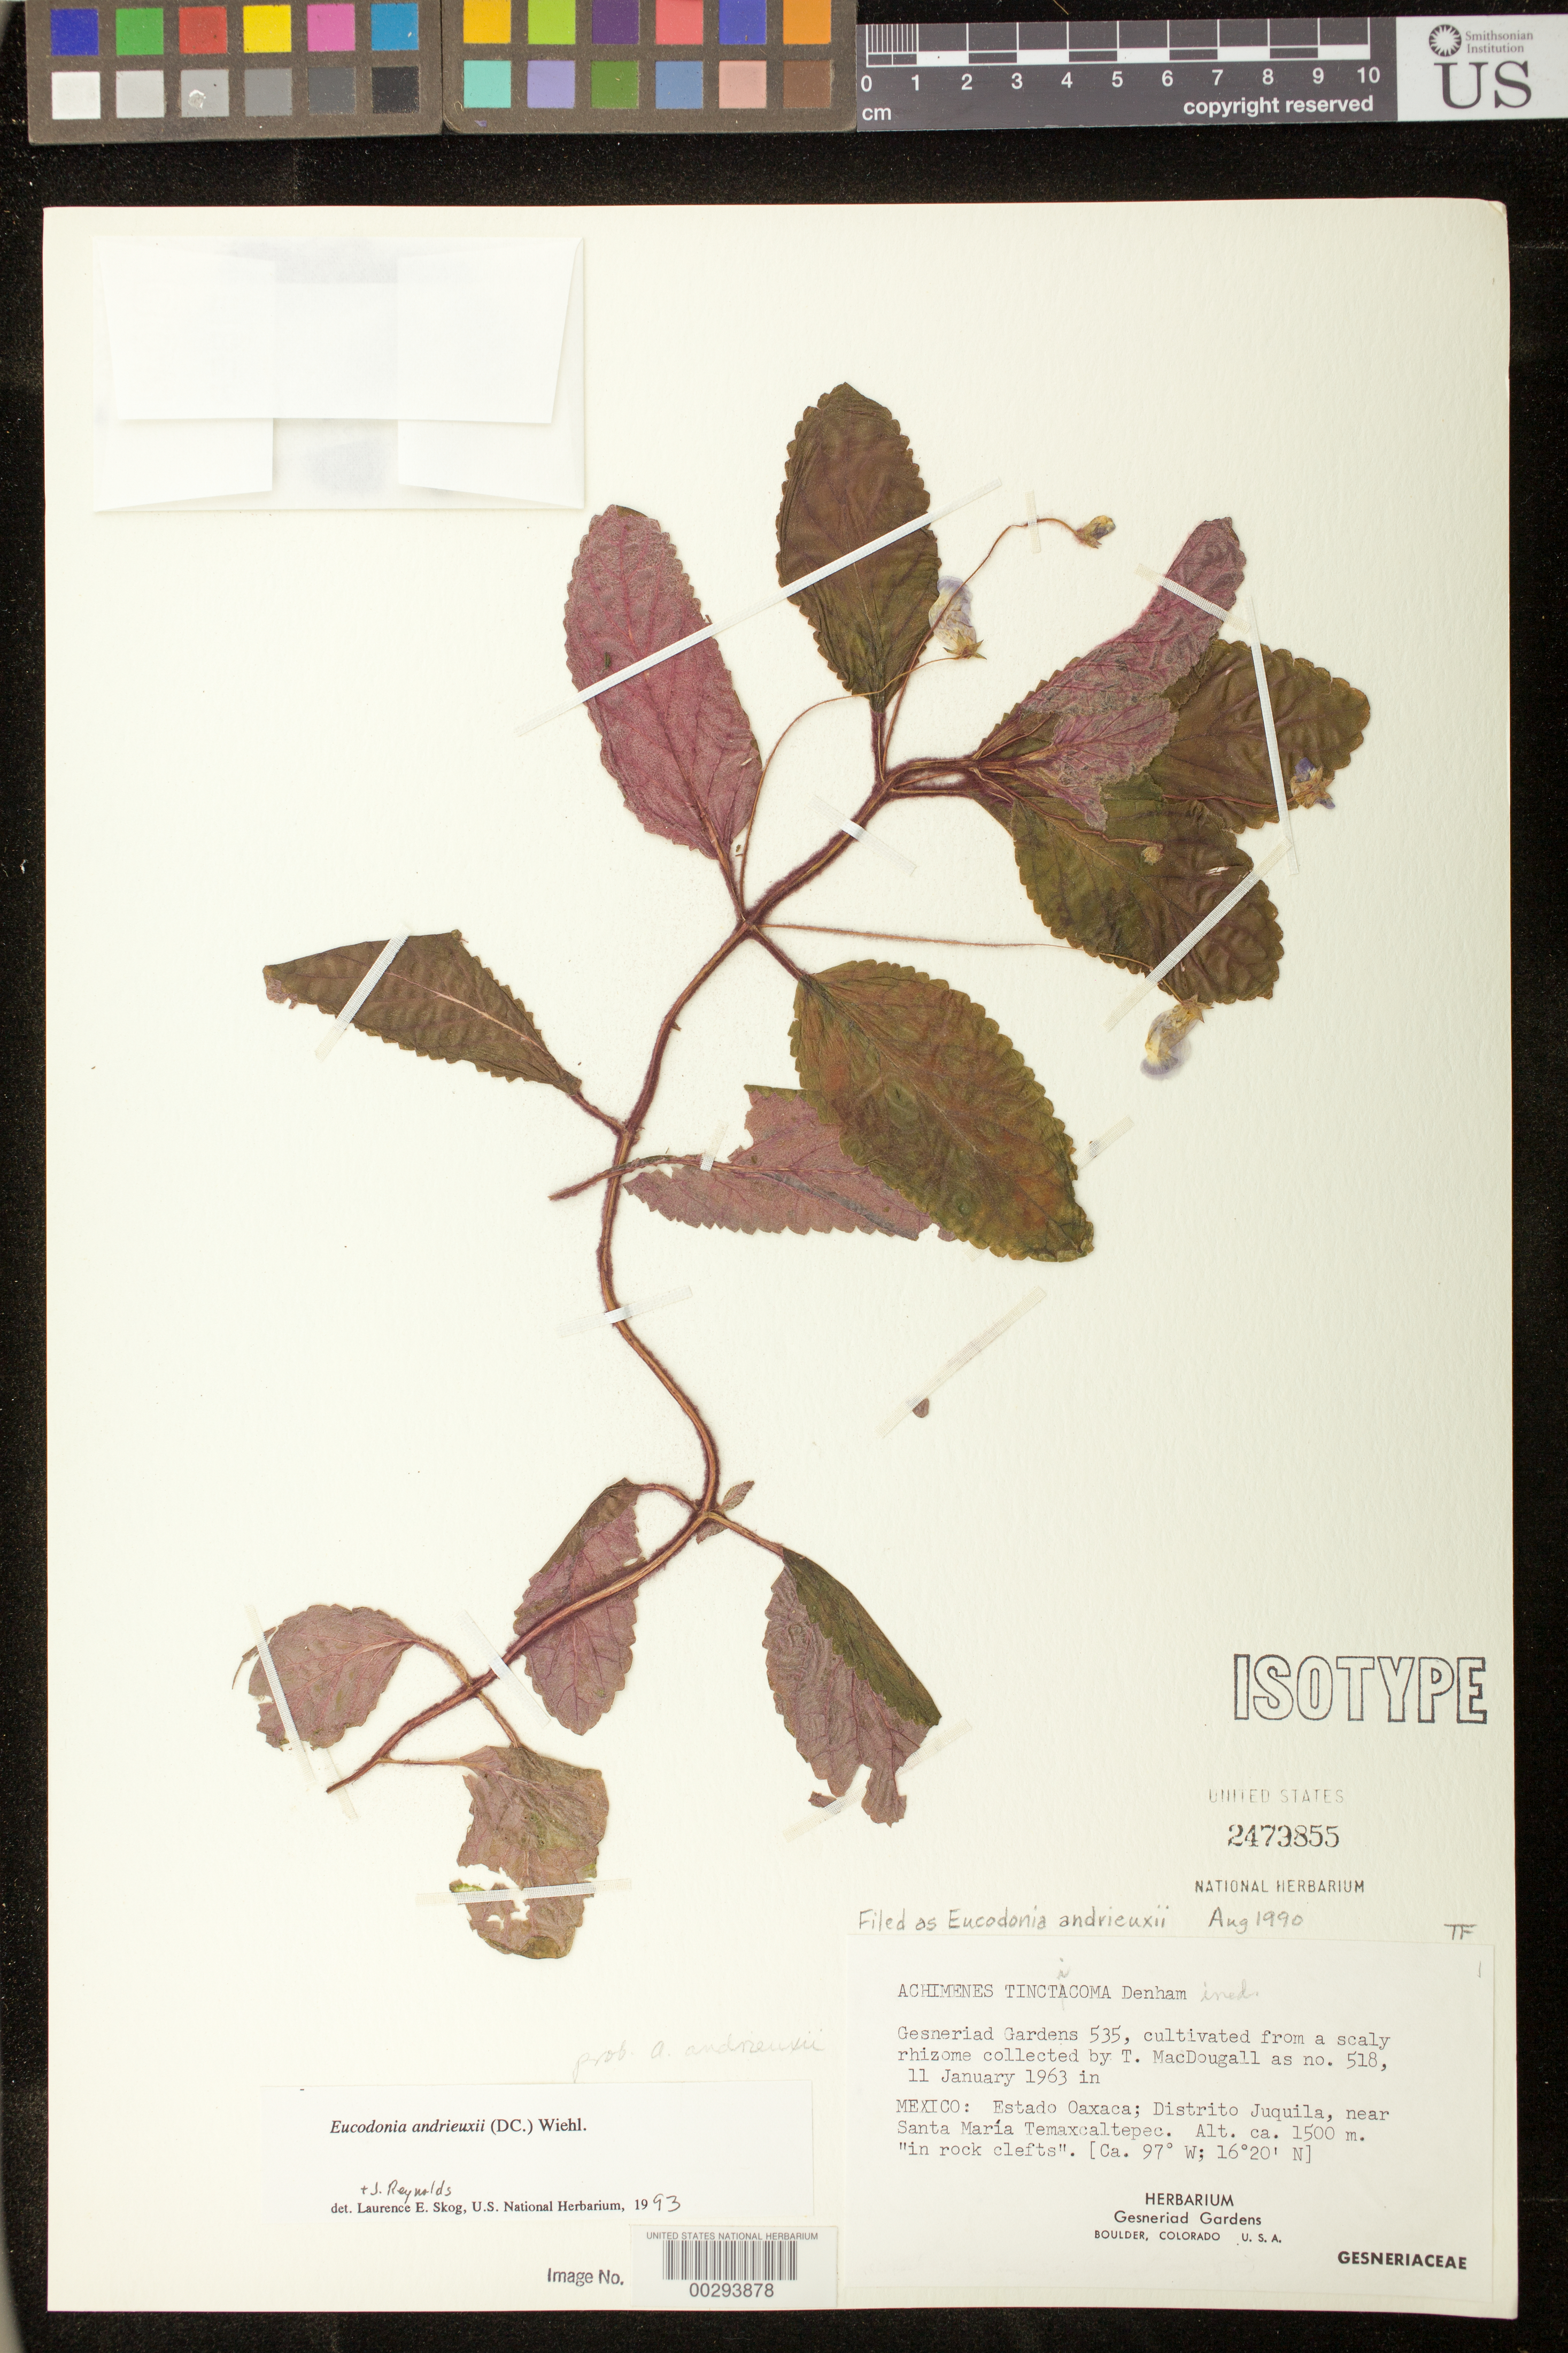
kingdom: Plantae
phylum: Tracheophyta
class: Magnoliopsida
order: Lamiales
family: Gesneriaceae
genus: Eucodonia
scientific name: Eucodonia andrieuxii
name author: (DC.) Wiehler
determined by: Skog, Laurence E.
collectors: Gesneriad Gardens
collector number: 535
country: Mexico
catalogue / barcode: US 2479855